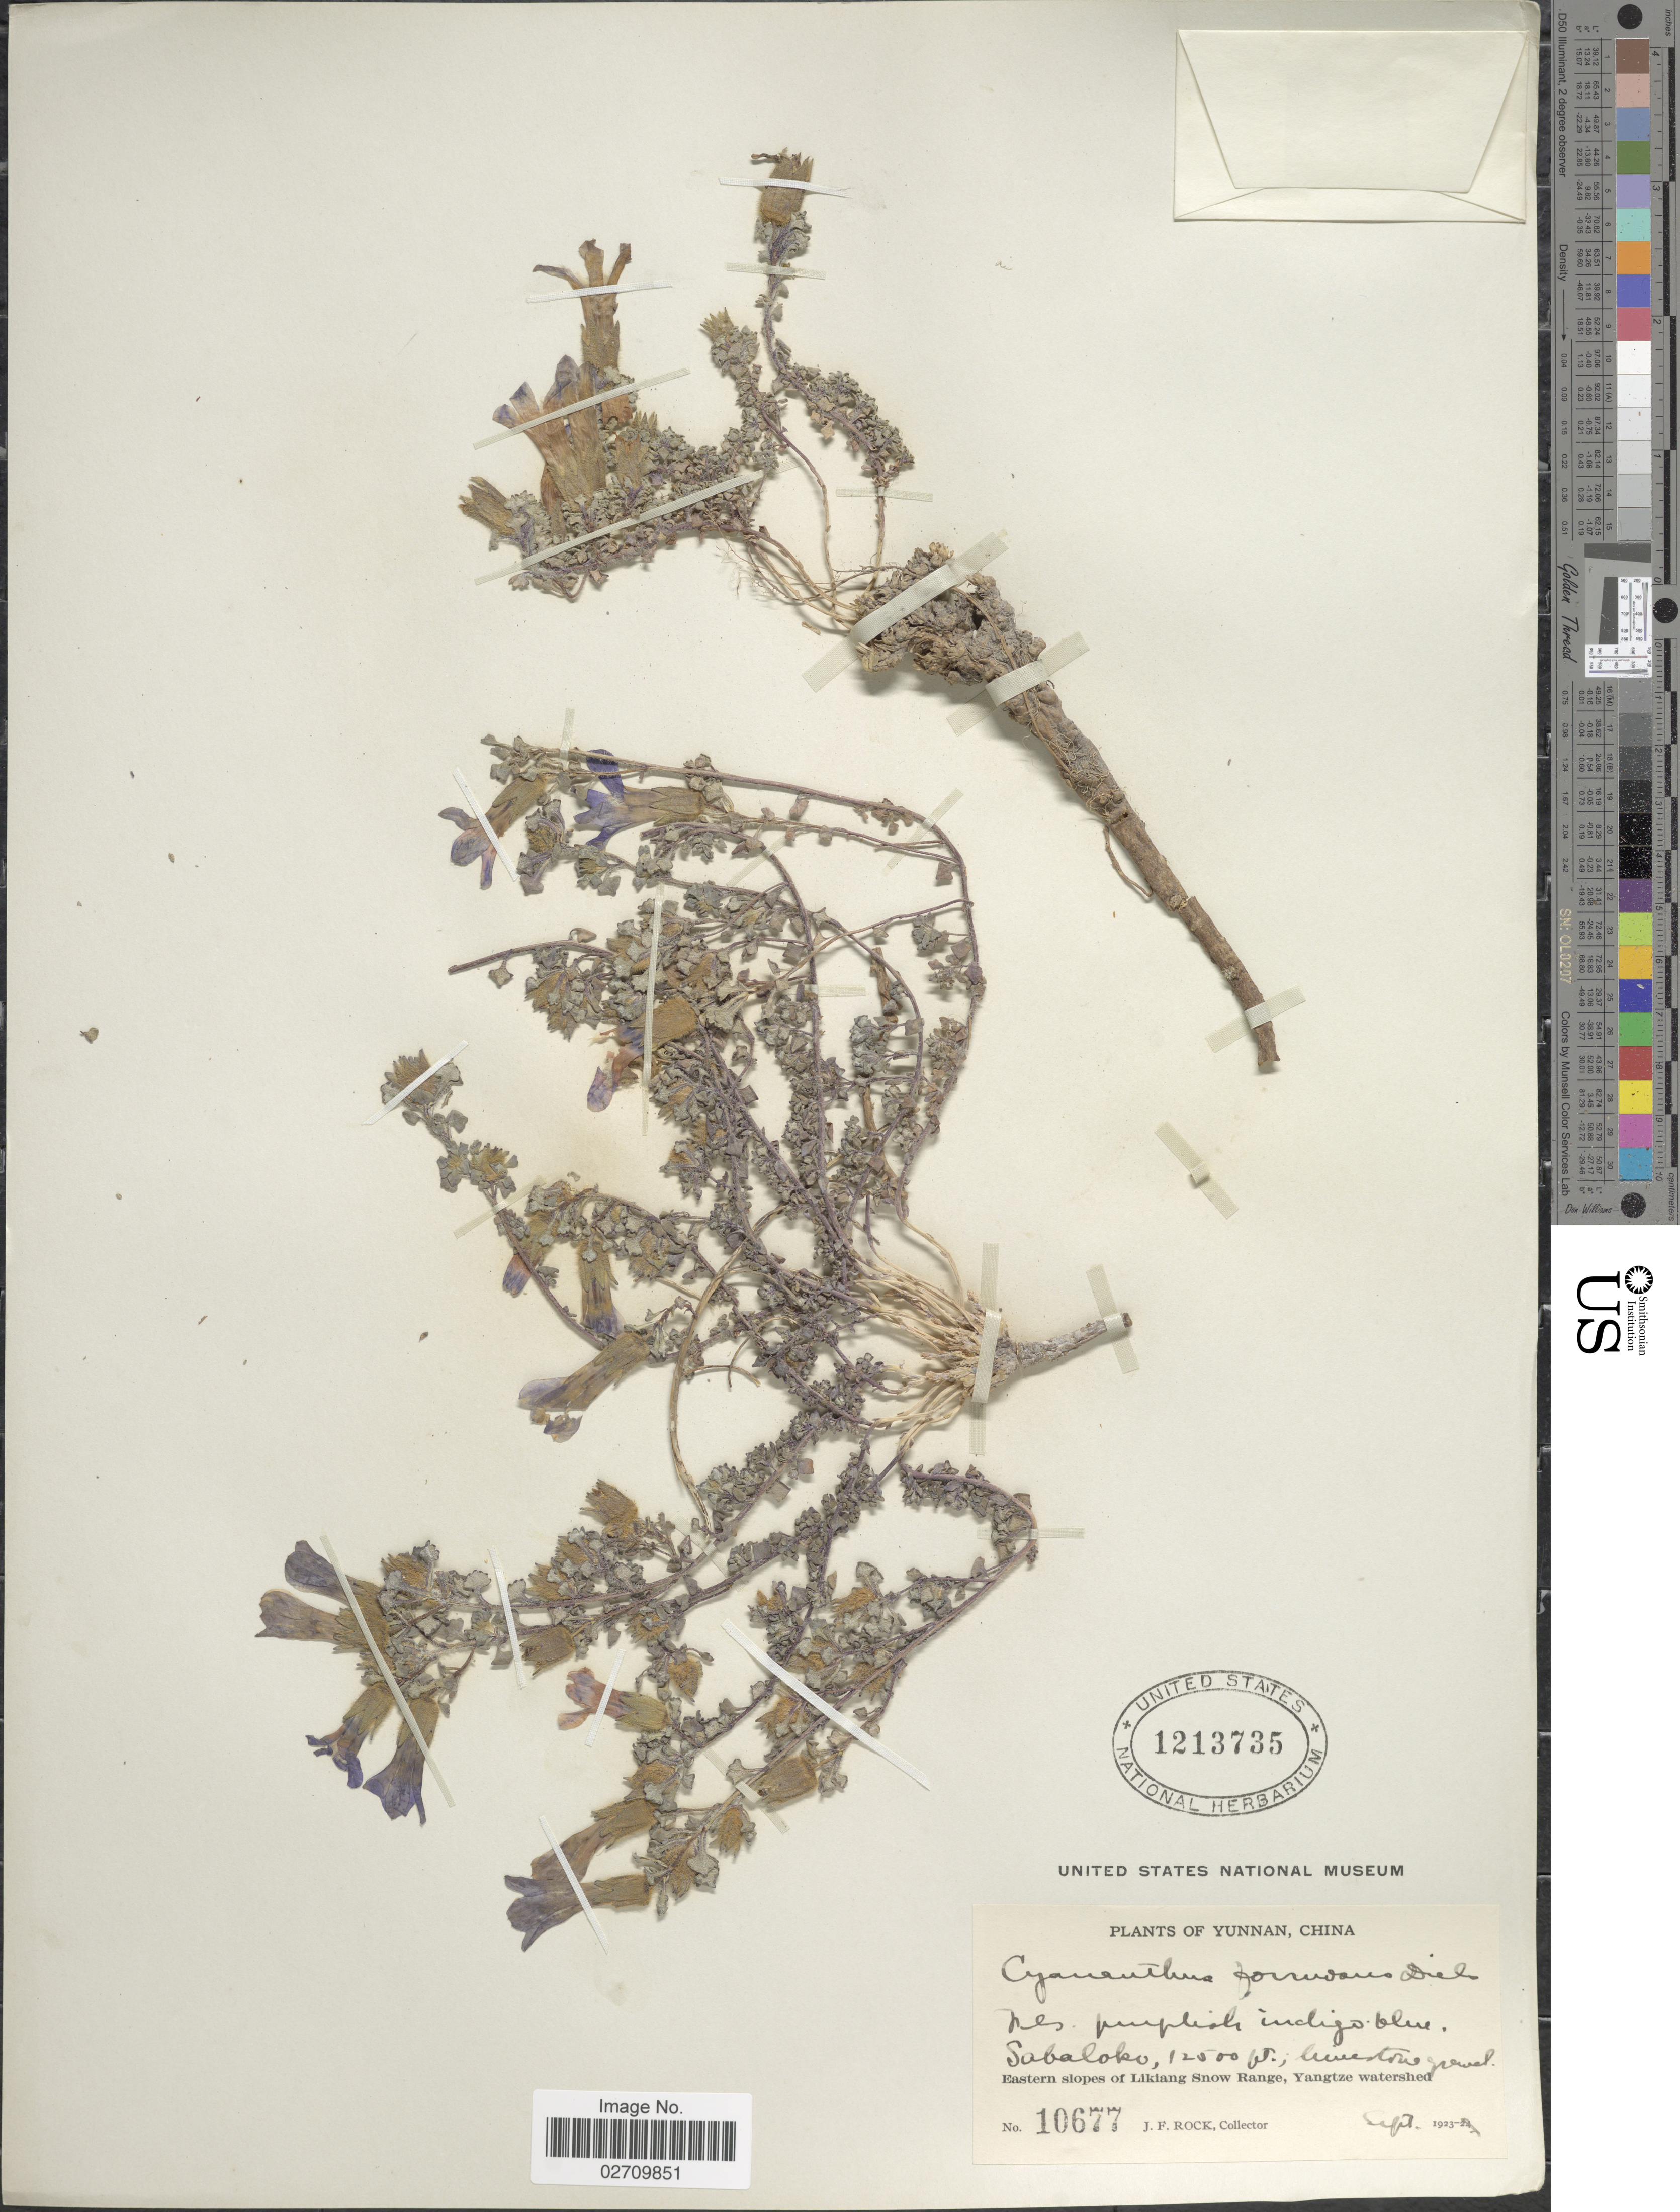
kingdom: Plantae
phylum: Tracheophyta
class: Magnoliopsida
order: Asterales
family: Campanulaceae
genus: Cyananthus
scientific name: Cyananthus formosus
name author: Diels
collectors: J. F. Rock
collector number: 10677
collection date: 1923-09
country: China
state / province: Yunnan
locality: Sabaloko, Eastern slopes of Likiang Snow Range, Yangtze watershed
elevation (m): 3810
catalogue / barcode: US 1213735